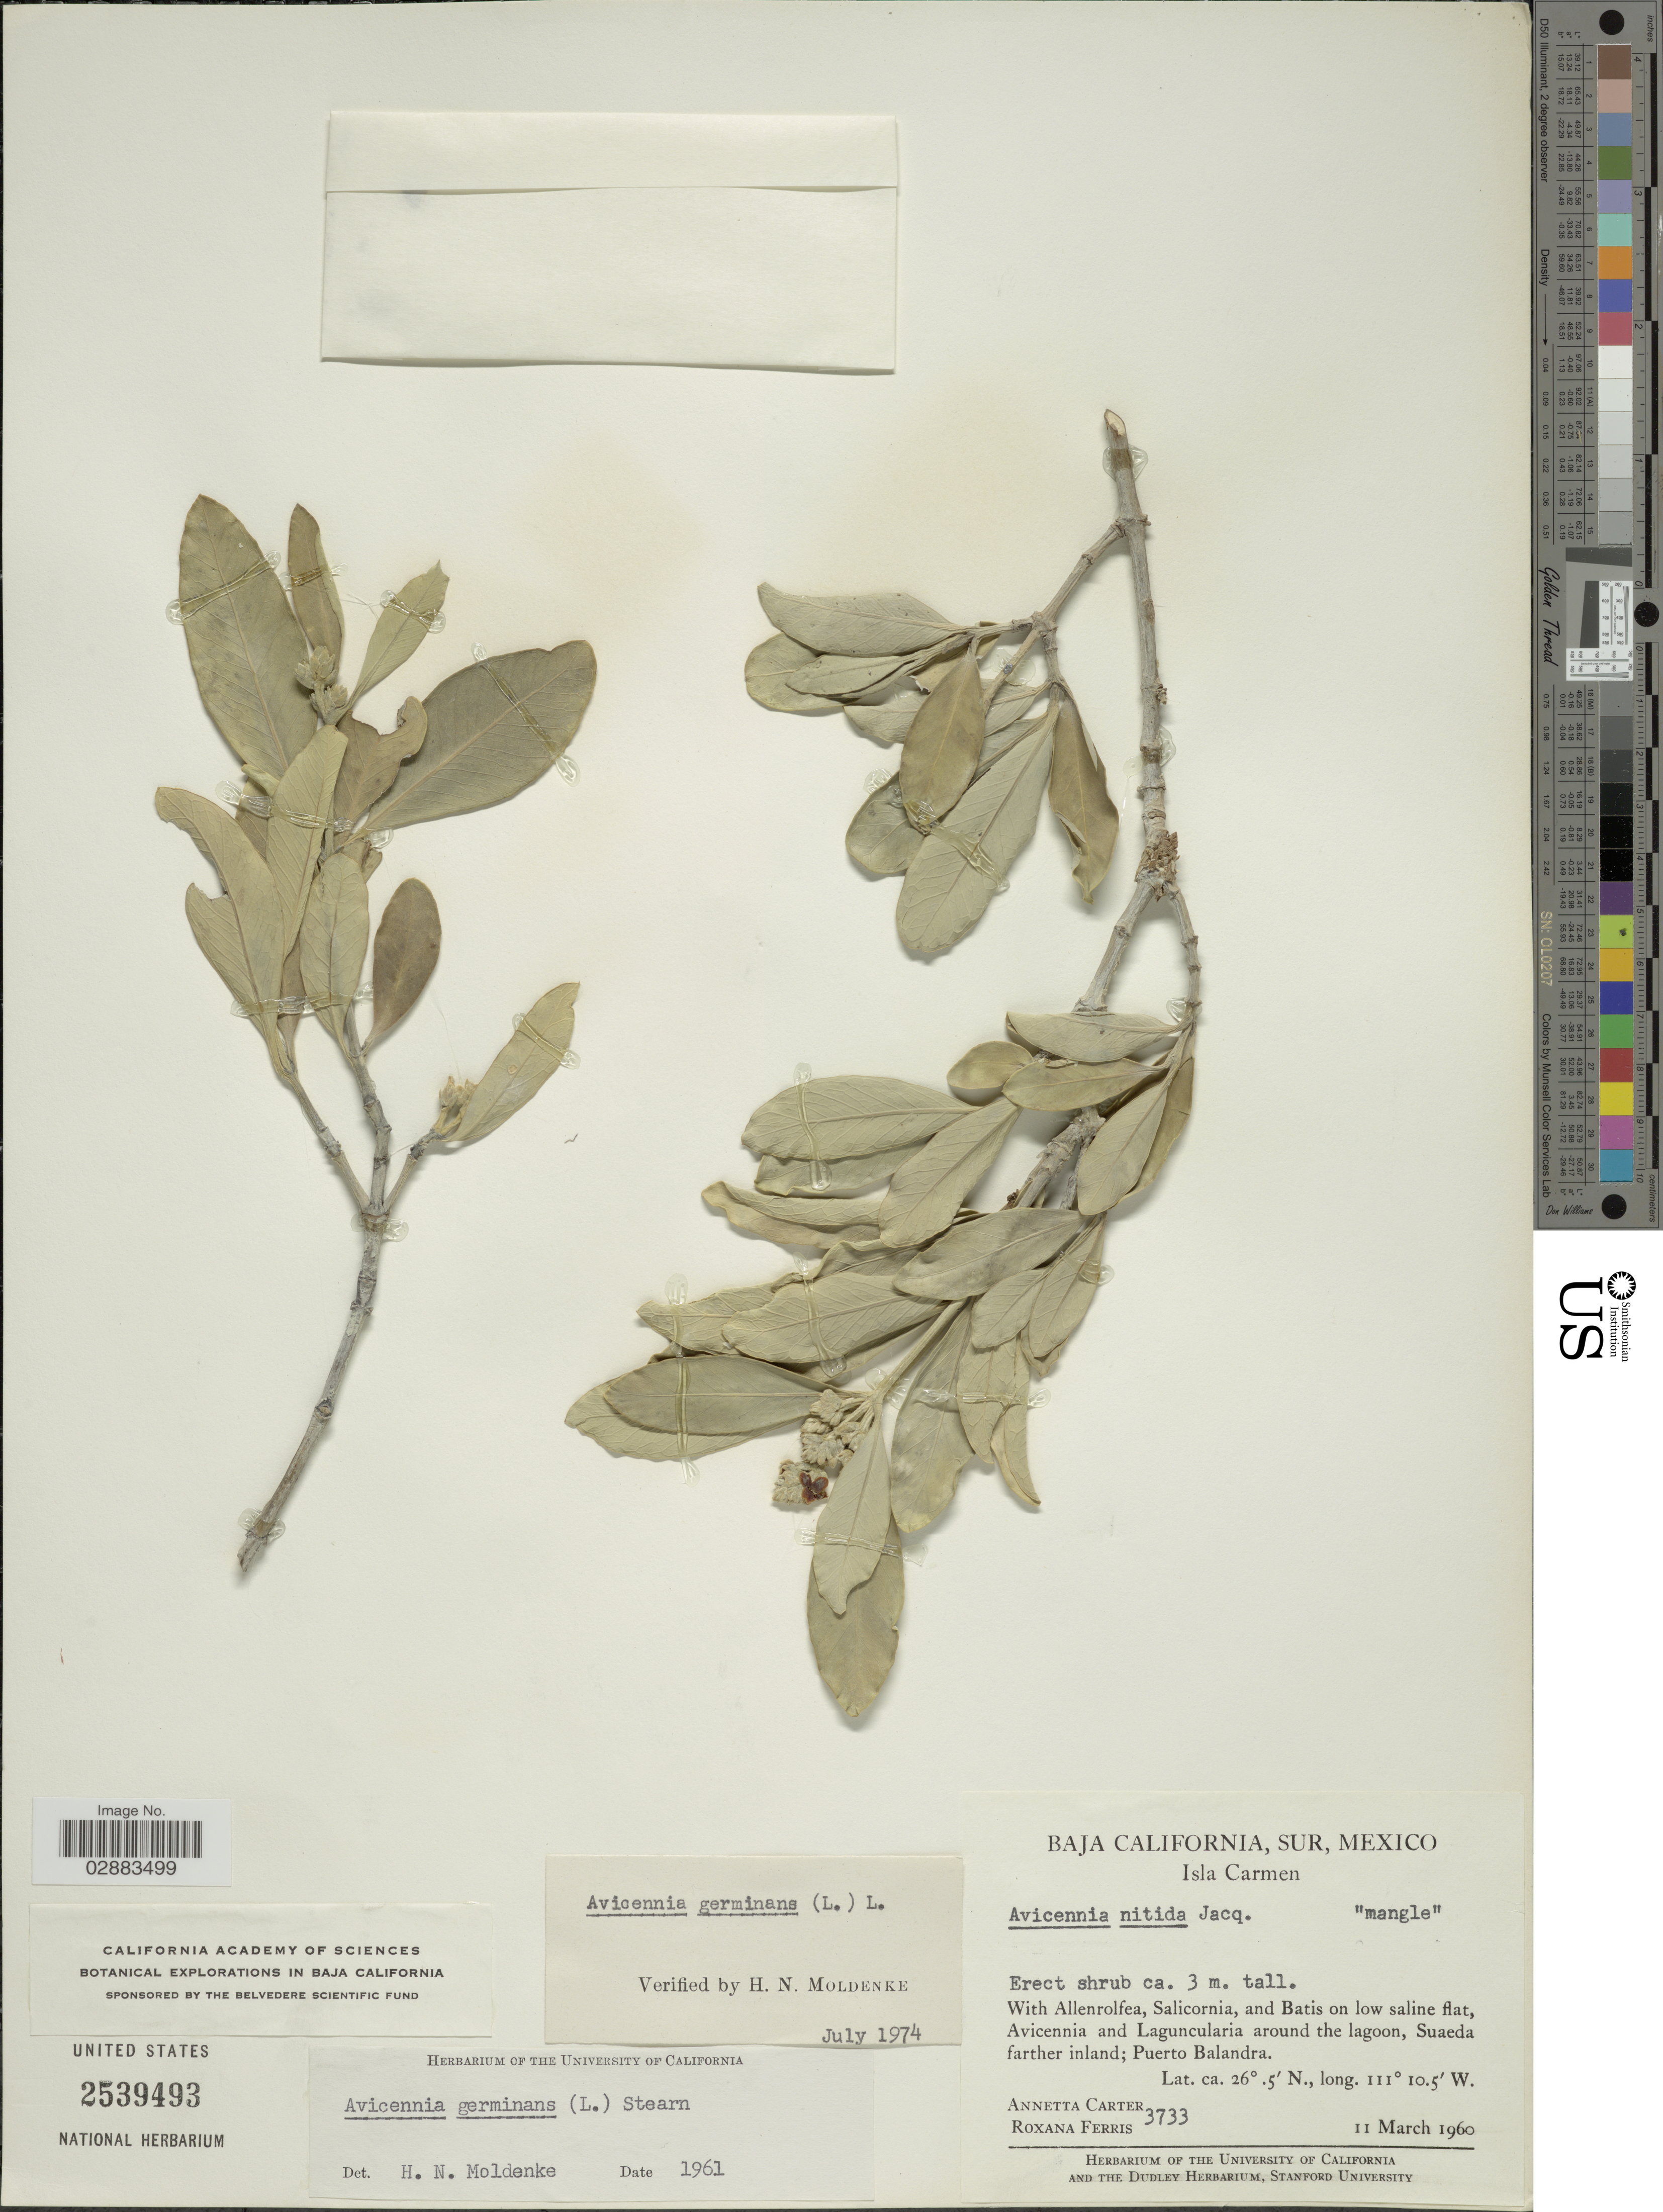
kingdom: Plantae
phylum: Tracheophyta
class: Magnoliopsida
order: Lamiales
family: Acanthaceae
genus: Avicennia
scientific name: Avicennia germinans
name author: (L.) L.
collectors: A. Carter & R. S. Ferris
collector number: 3733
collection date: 1960-03-11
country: Mexico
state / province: Baja California Sur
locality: Isla Carmen. Suaeda farther inland; Puerto Balandra.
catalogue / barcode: US 2539493